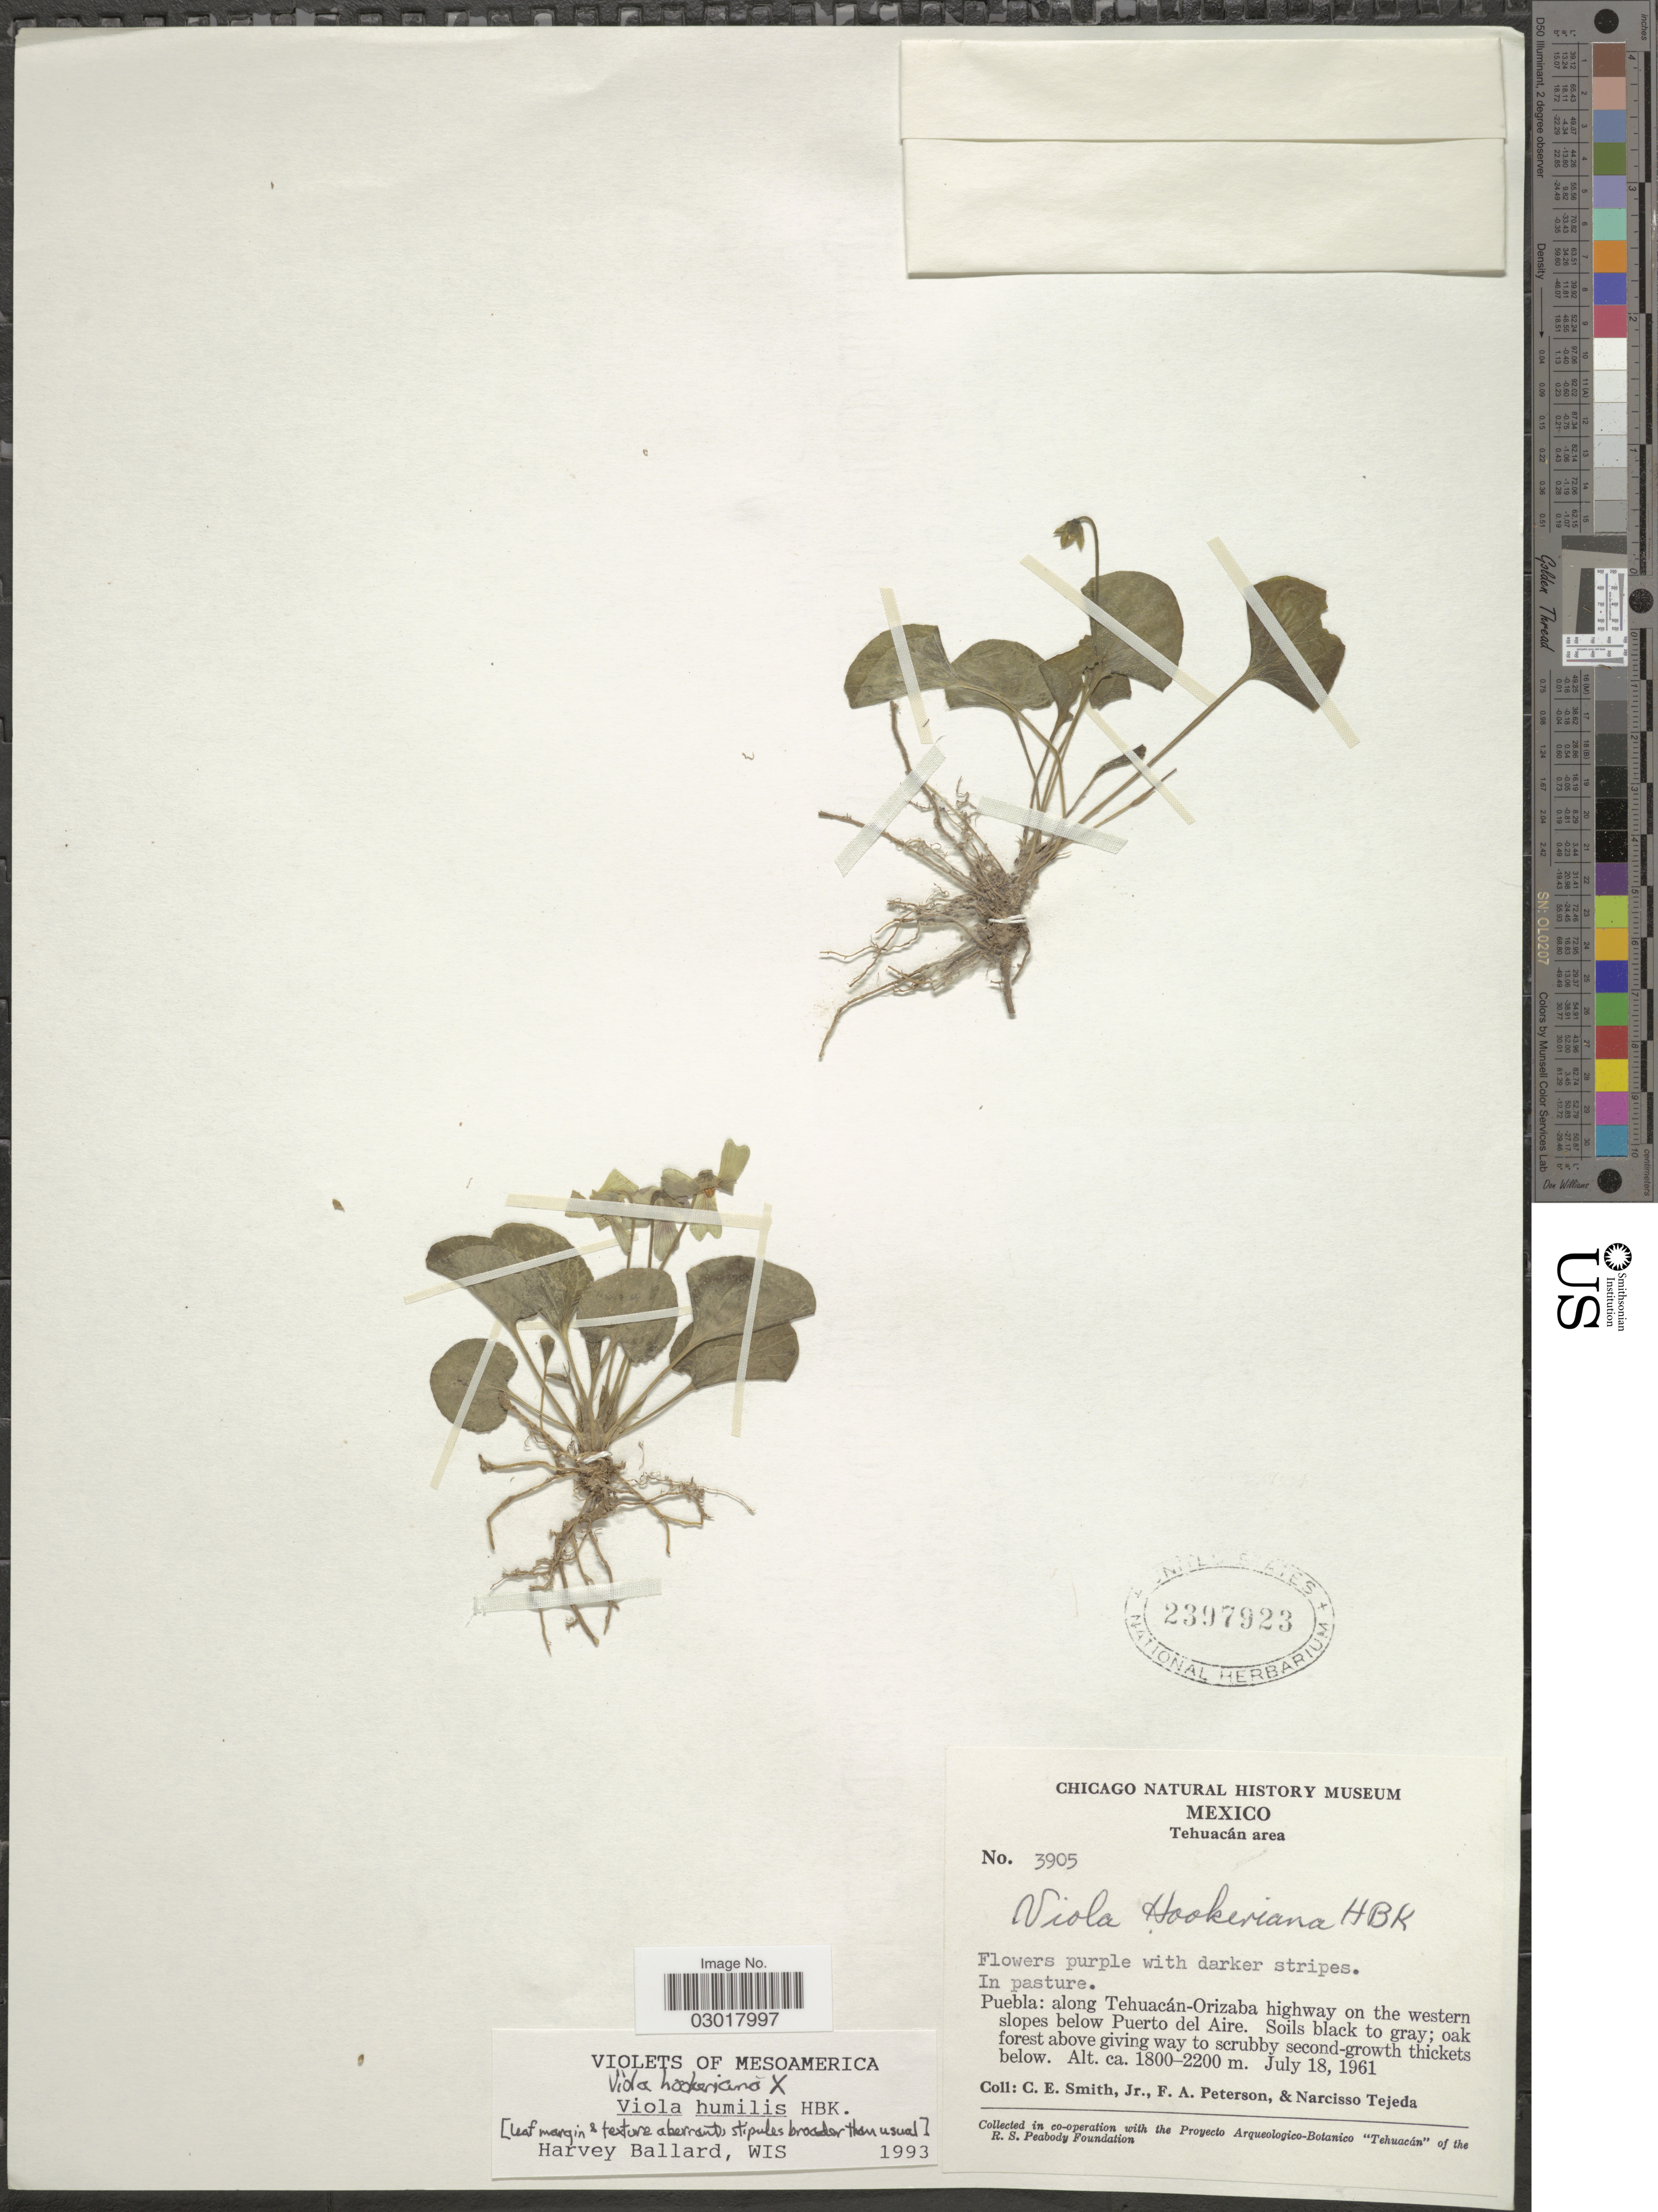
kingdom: Plantae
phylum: Tracheophyta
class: Magnoliopsida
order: Malpighiales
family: Violaceae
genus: Viola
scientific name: Viola humilis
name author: Kunth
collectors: C. E. Smith Jr., F. A. Peterson & N. Tejeda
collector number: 3905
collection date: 1961-07-18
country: Mexico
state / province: Puebla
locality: Tehuacán area. Along Tehuacán-Orizaba highway on the western slopes below Puerto del Aire.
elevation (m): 1800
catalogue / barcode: US 2397923